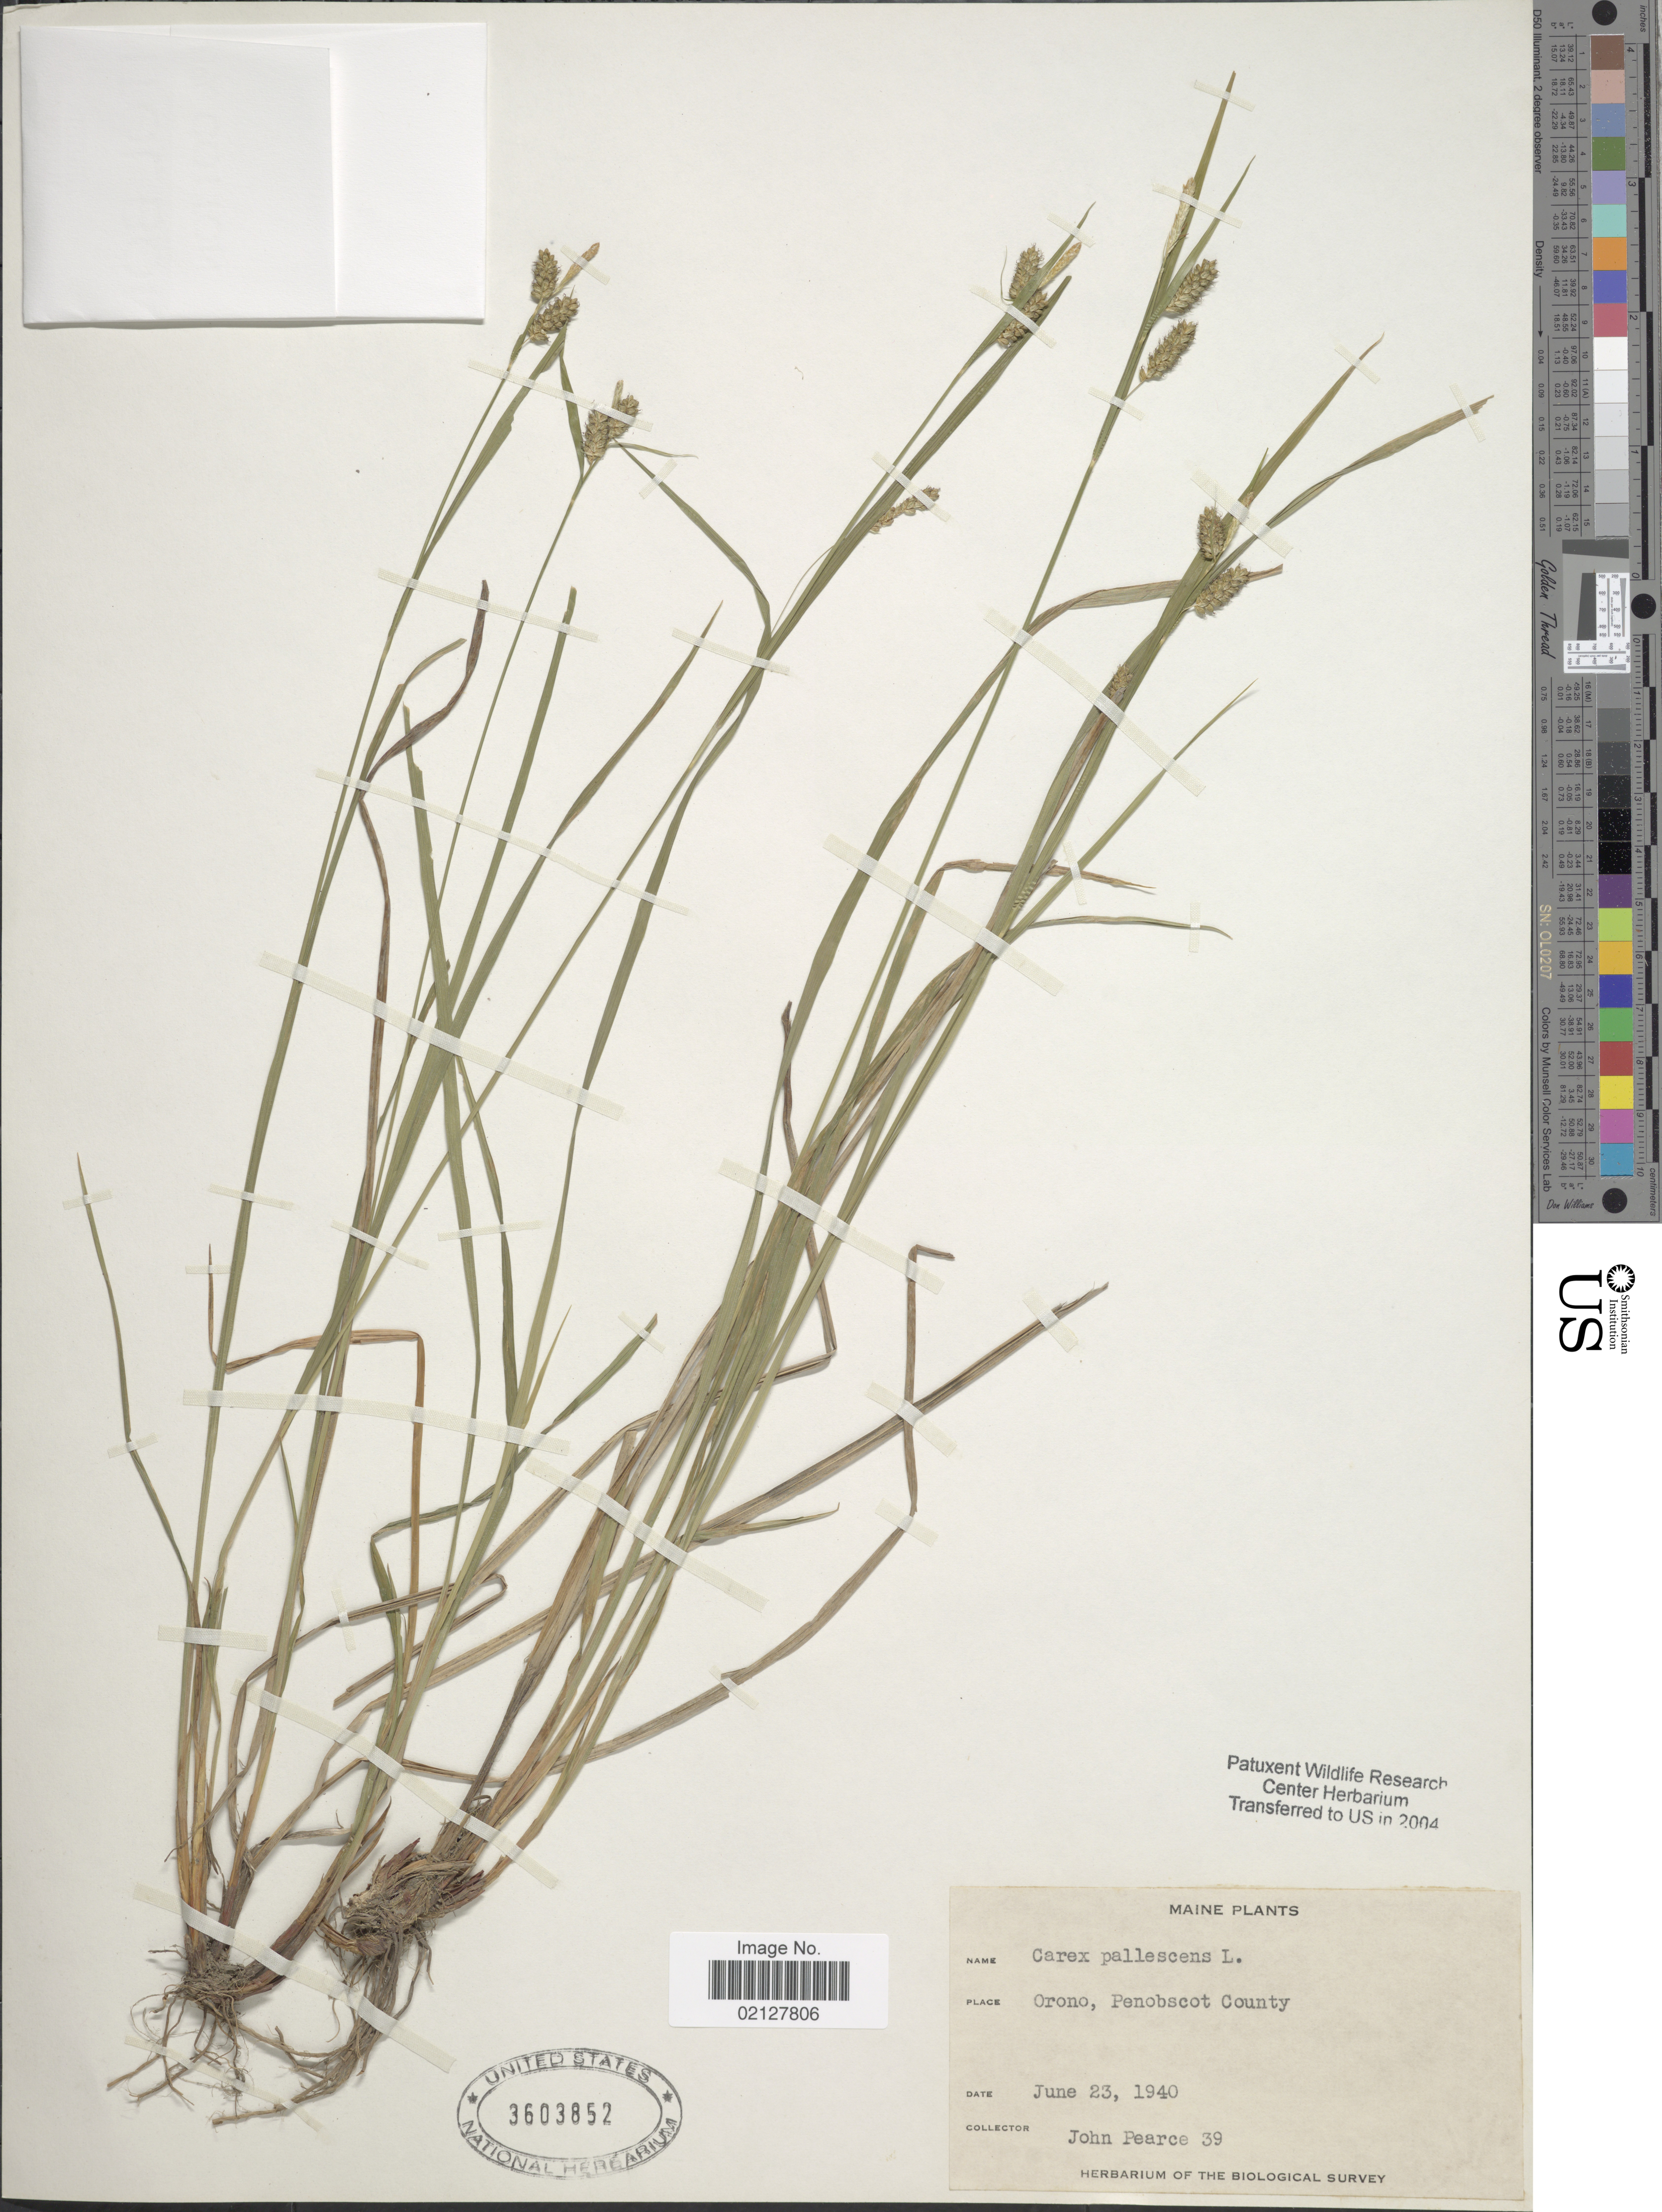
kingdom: Plantae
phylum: Tracheophyta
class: Liliopsida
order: Poales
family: Cyperaceae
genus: Carex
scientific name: Carex pallescens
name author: L.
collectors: J. Pearce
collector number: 39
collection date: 1940-06-23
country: United States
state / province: Maine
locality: Orono, Penobscot County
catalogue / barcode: US 3603852